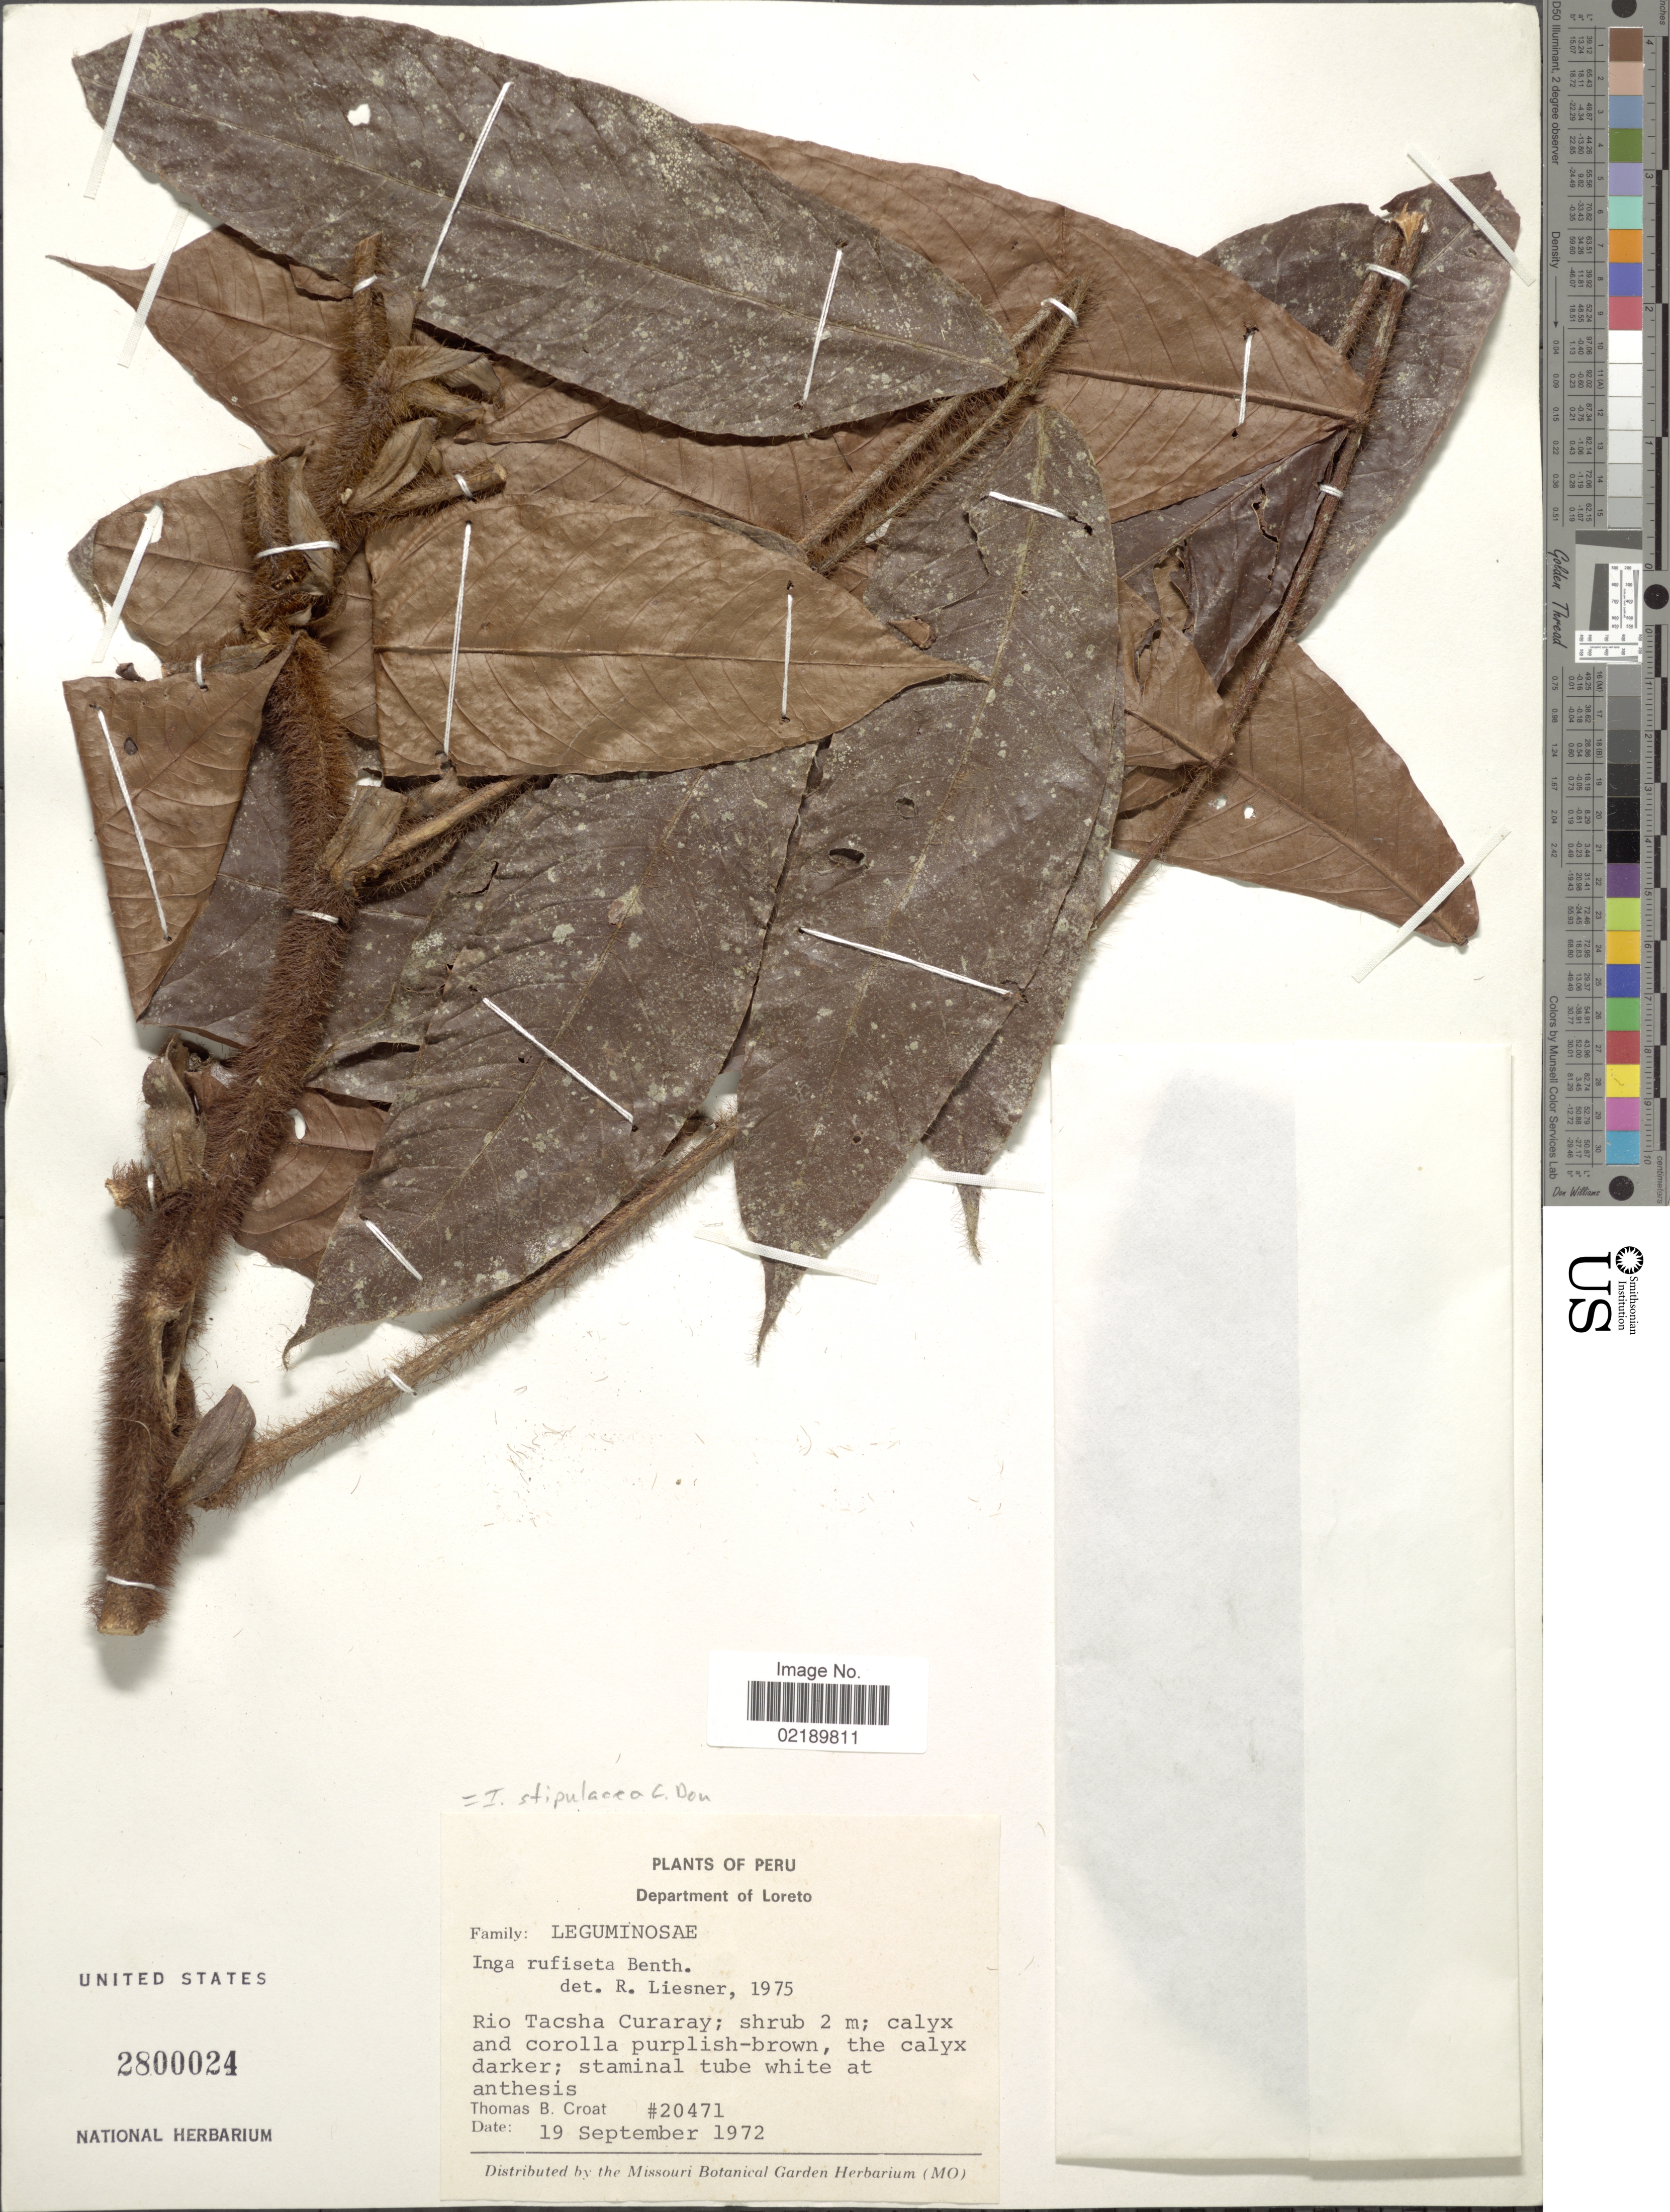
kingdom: Plantae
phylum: Tracheophyta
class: Magnoliopsida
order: Fabales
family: Fabaceae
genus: Inga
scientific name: Inga stipulacea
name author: G. Don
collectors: T. B. Croat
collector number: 20471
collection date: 1972-09-19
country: Peru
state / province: Loreto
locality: Rio Tacsha Curaray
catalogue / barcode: US 2800024